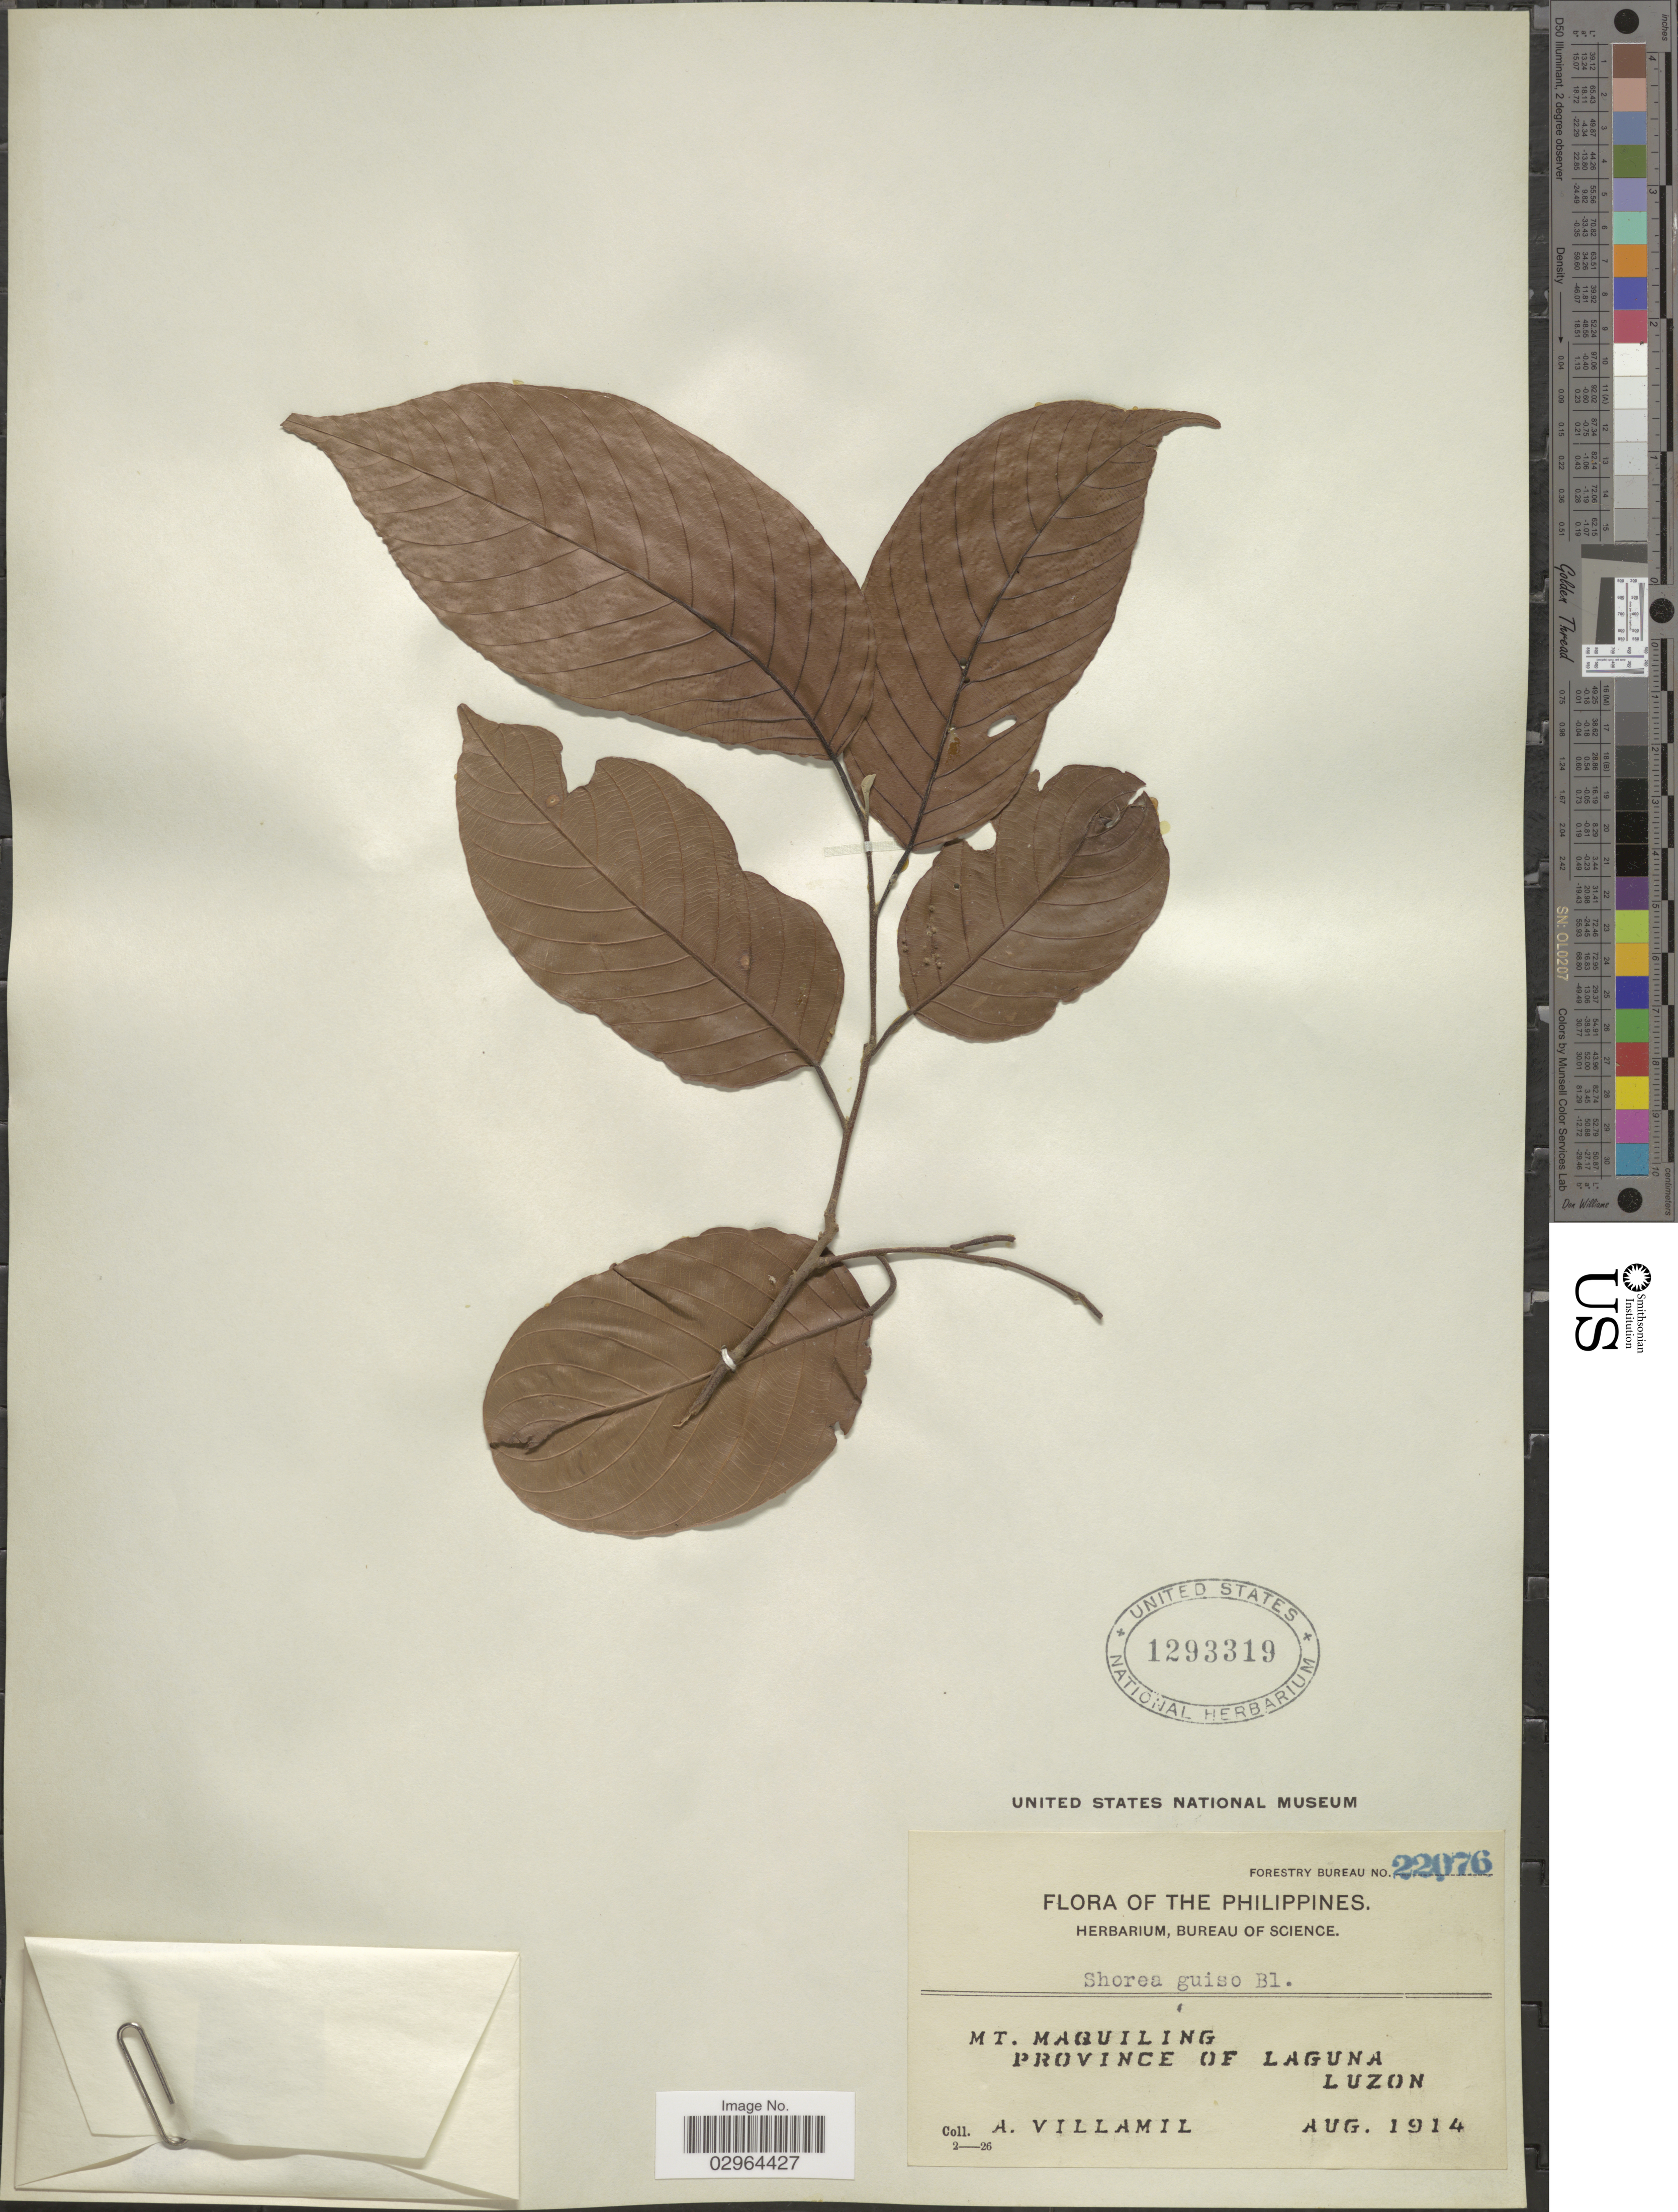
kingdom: Plantae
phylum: Tracheophyta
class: Magnoliopsida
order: Malvales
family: Dipterocarpaceae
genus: Shorea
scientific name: Shorea guiso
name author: (Blanco) Blume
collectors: A. Villamil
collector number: Forestry Bureau 22076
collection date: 1914-08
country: Philippines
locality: Mt. Maquiling, Province of Laguna, Luzon.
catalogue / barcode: US 1293319